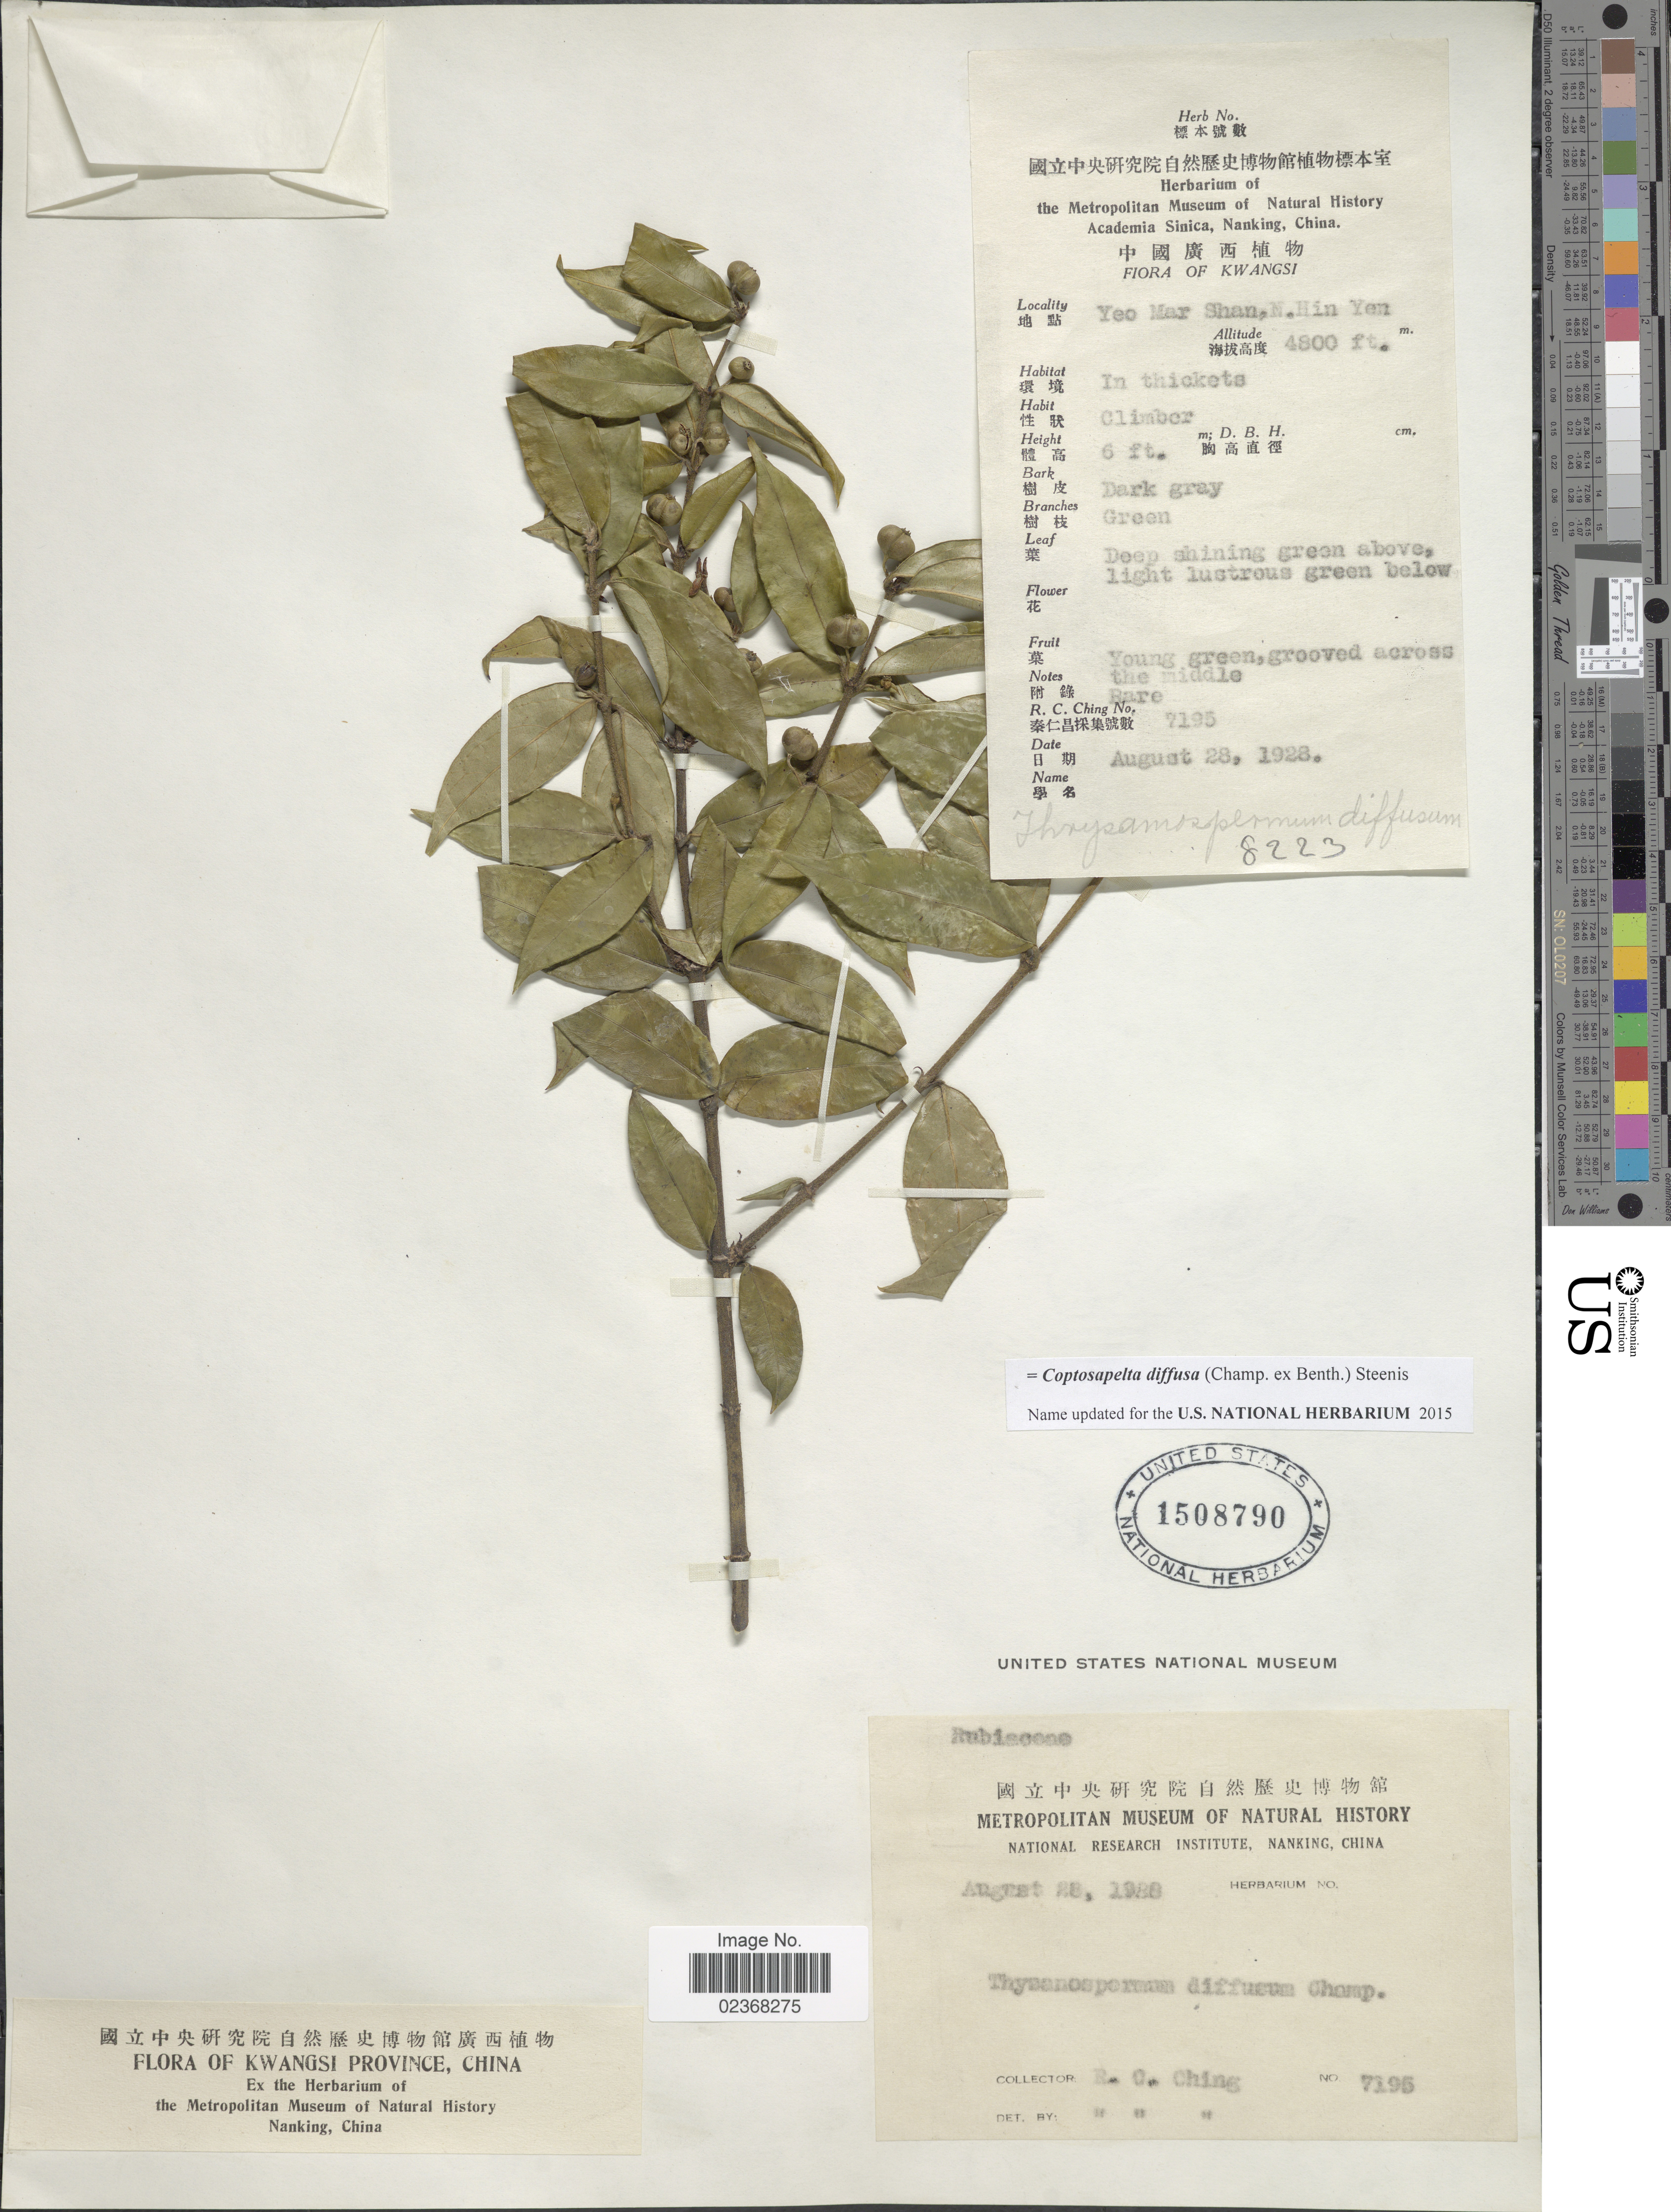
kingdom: Plantae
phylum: Tracheophyta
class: Magnoliopsida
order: Gentianales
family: Rubiaceae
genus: Coptosapelta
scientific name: Coptosapelta diffusa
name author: (Champ. ex Benth.) Steenis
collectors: R. C. Ching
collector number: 7195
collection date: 1988-08-28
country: China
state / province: Guangxi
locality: Kwangsi Province, China, Yeo Mar Shan, N. Hin Yen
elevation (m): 1463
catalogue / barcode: US 1508790